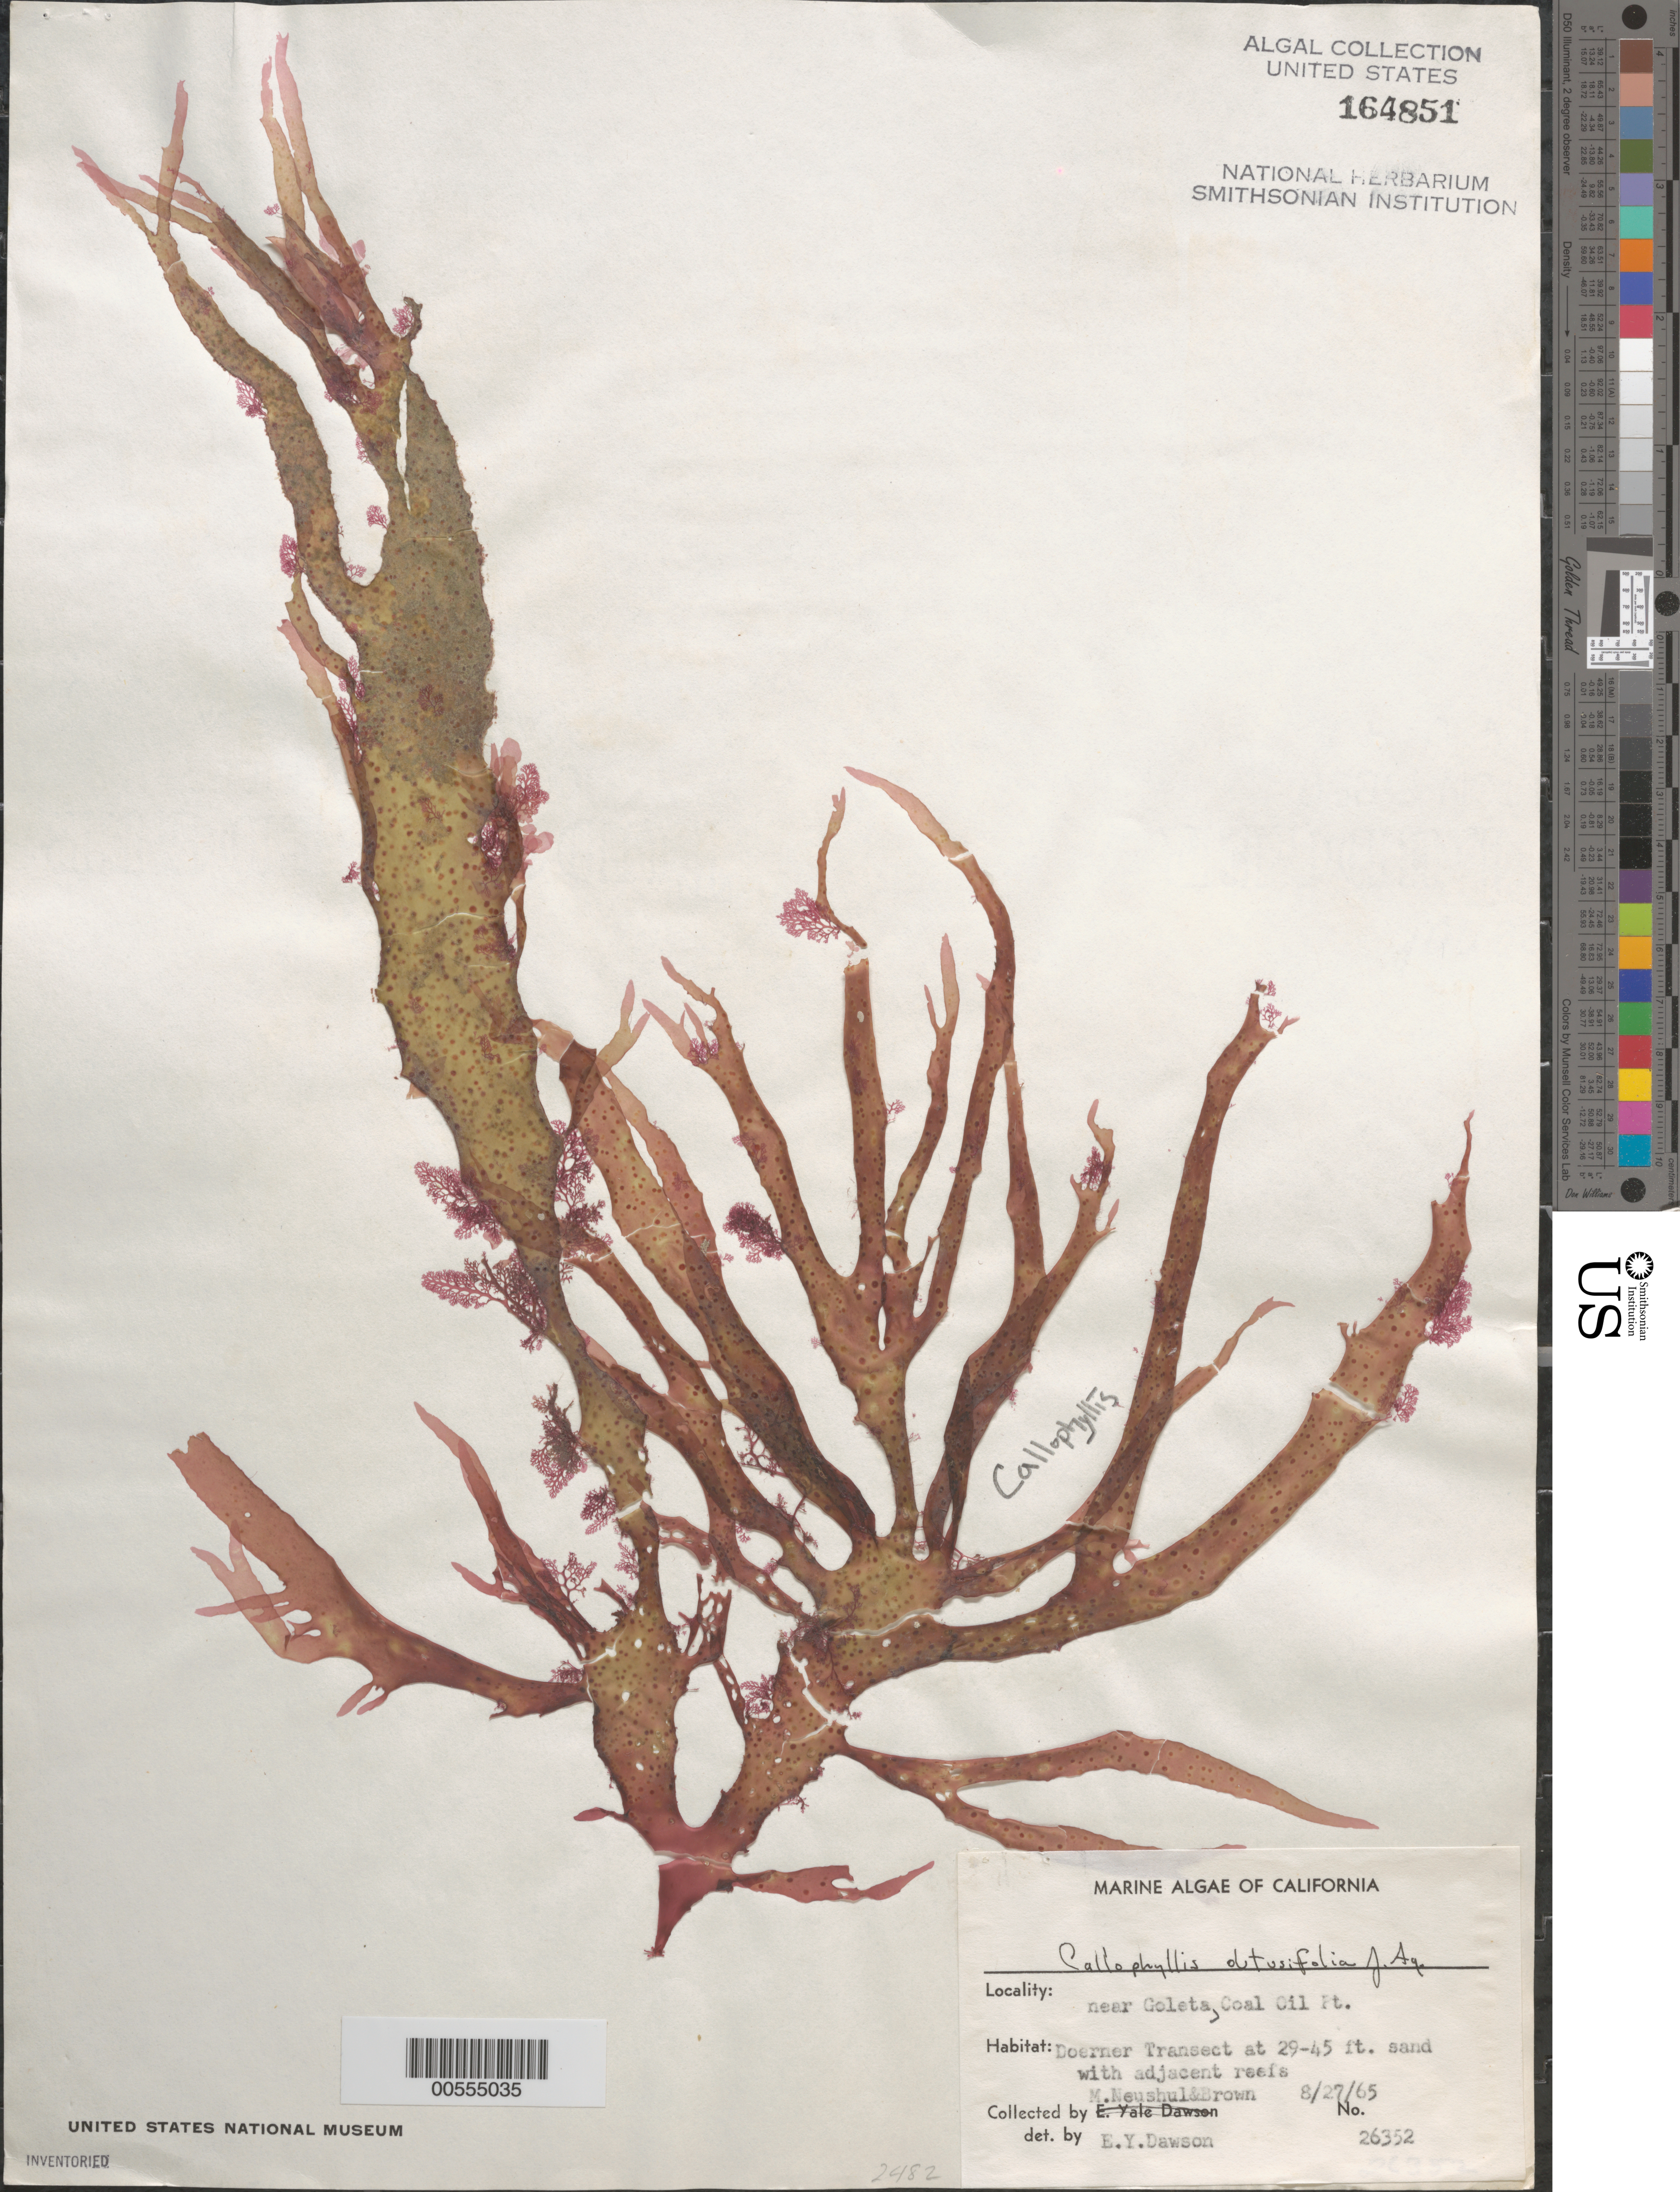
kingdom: Plantae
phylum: Rhodophyta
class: Florideophyceae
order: Gigartinales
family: Kallymeniaceae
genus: Callophyllis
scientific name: Callophyllis obtusifolia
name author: J. Agardh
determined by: Dawson, E. Y.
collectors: M. Neushul & D. Brown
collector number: Neushul 2482 & EYD 26352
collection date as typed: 27 Aug 1965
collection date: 1965-08-27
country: United States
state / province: California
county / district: Santa Barbara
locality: Coal Oil Point, near Goleta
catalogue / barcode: US 164851